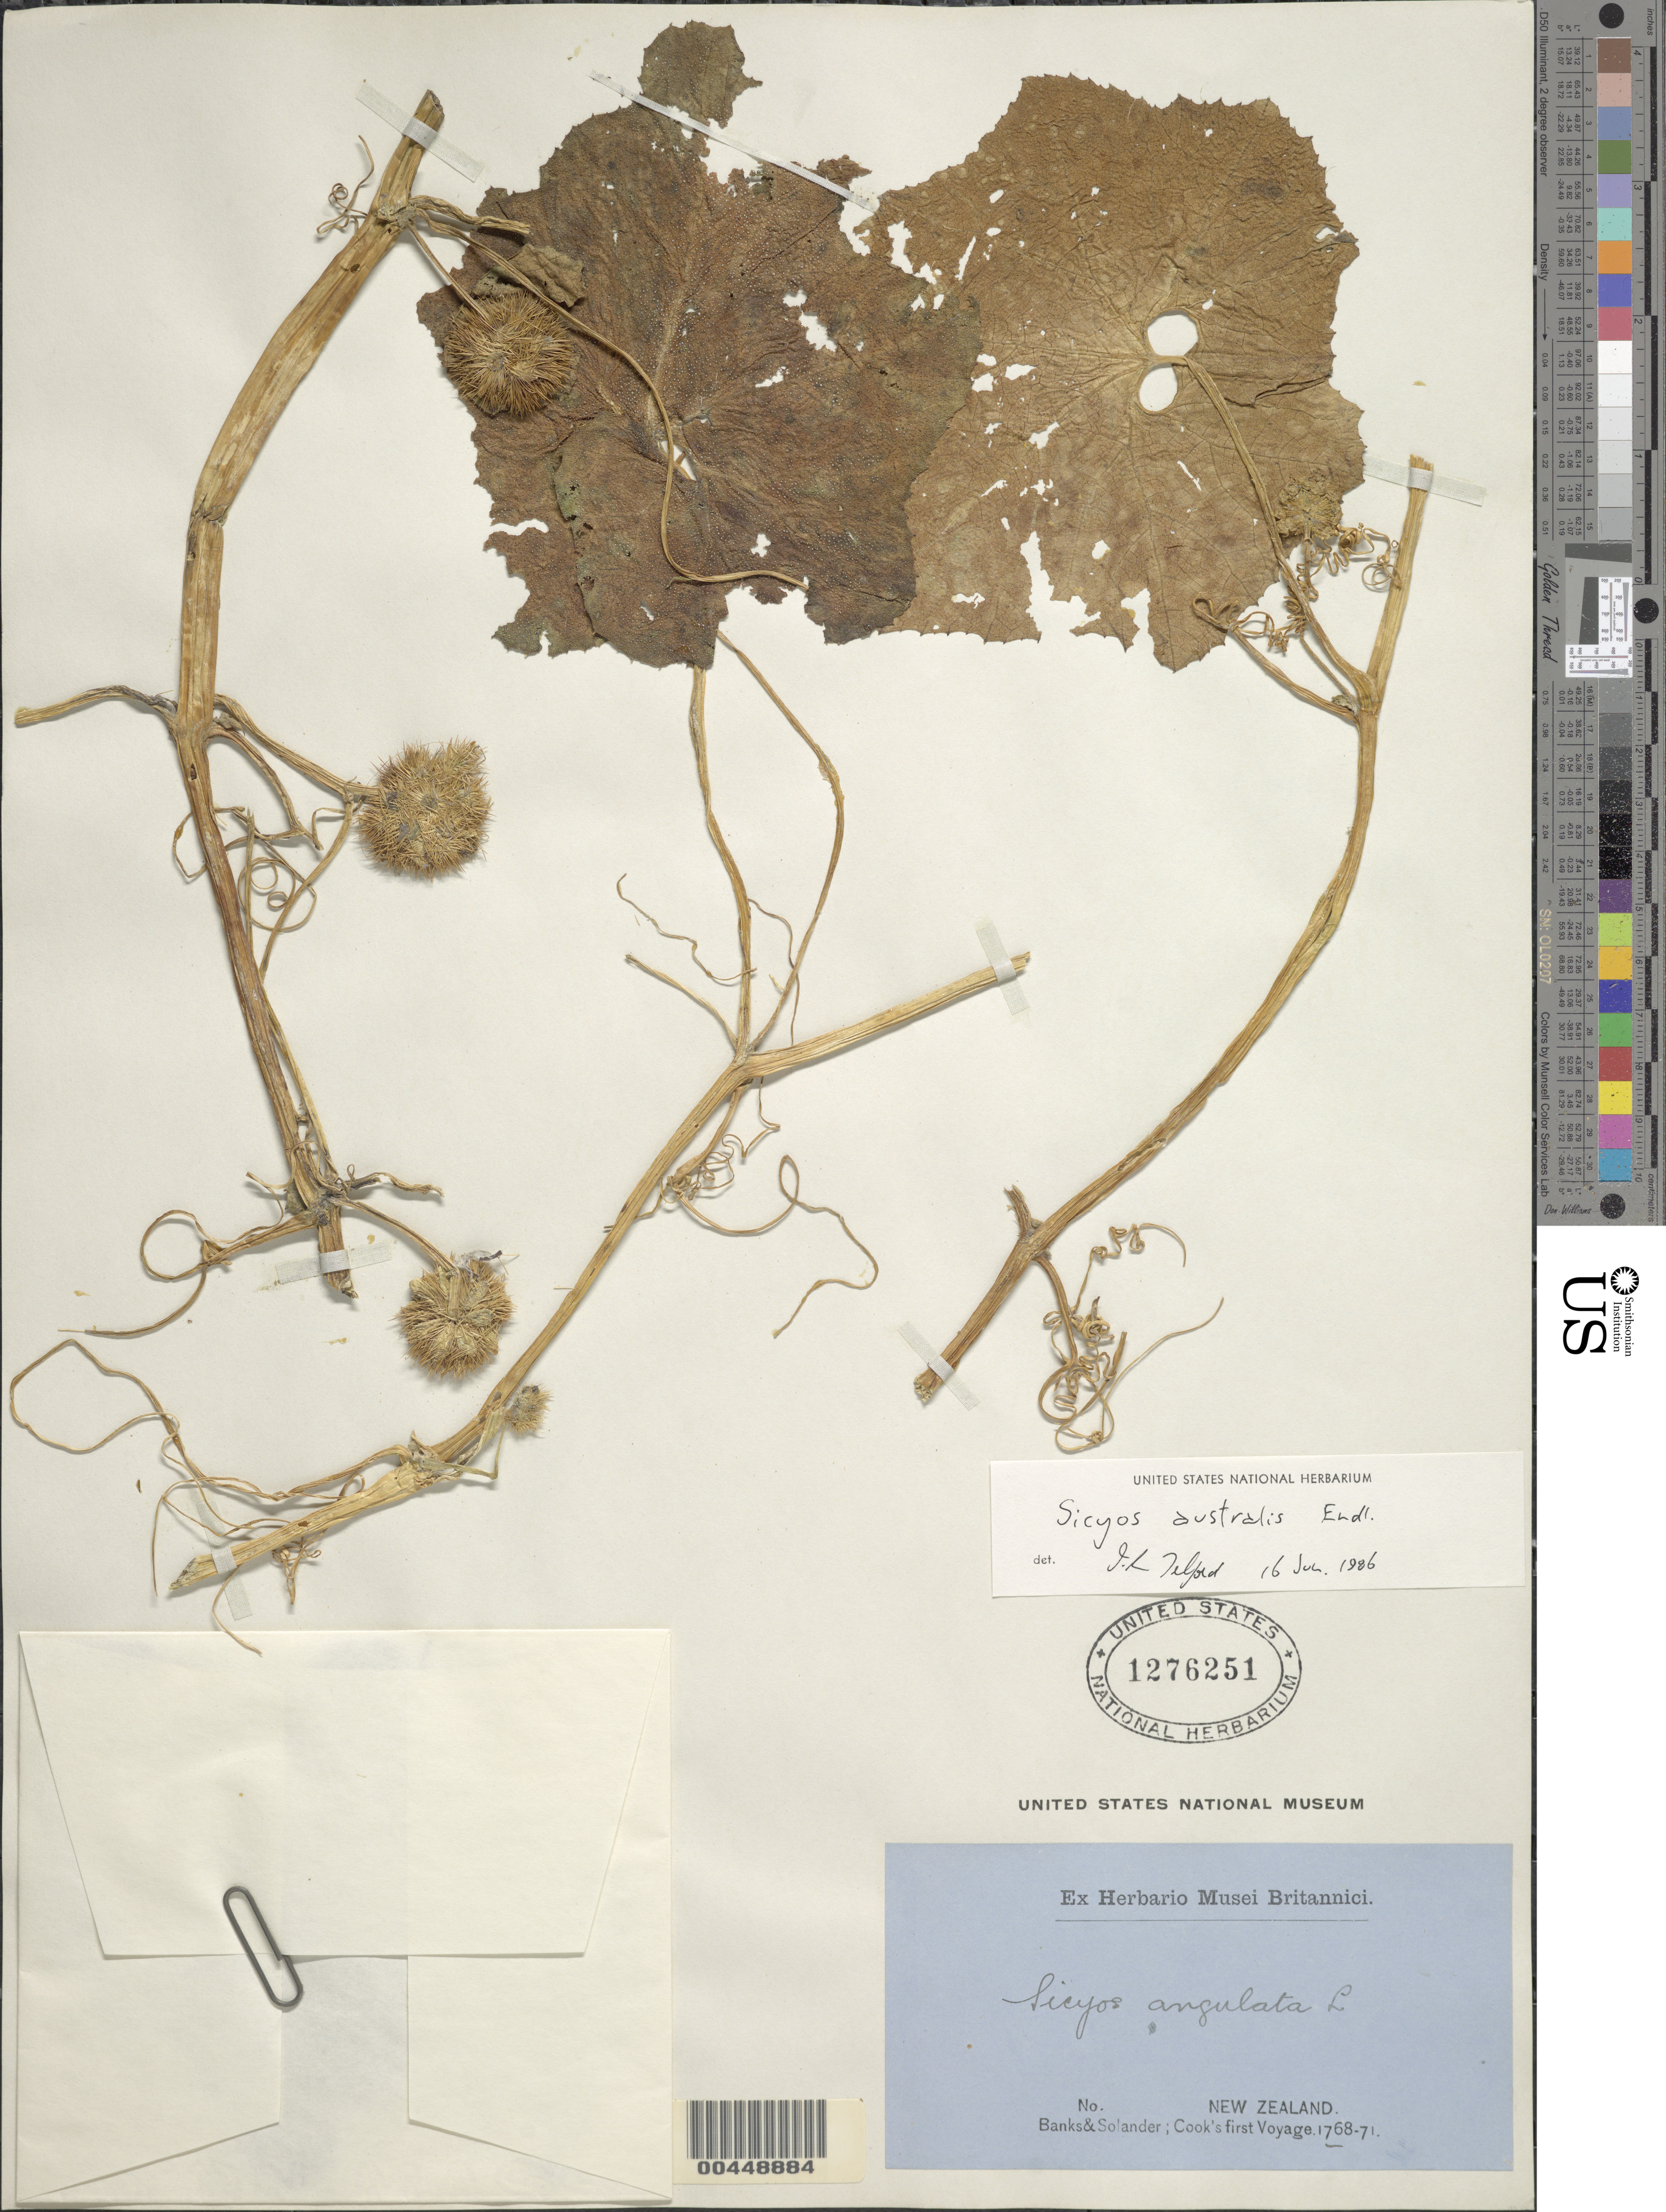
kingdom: Plantae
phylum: Tracheophyta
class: Magnoliopsida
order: Cucurbitales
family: Cucurbitaceae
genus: Sicyos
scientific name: Sicyos australis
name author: Endl.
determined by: Telford, J. R.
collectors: J. Banks & D. C. Solander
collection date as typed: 1768 to -- -- 1771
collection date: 1768/1771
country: New Zealand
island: North Island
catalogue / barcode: US 1276251